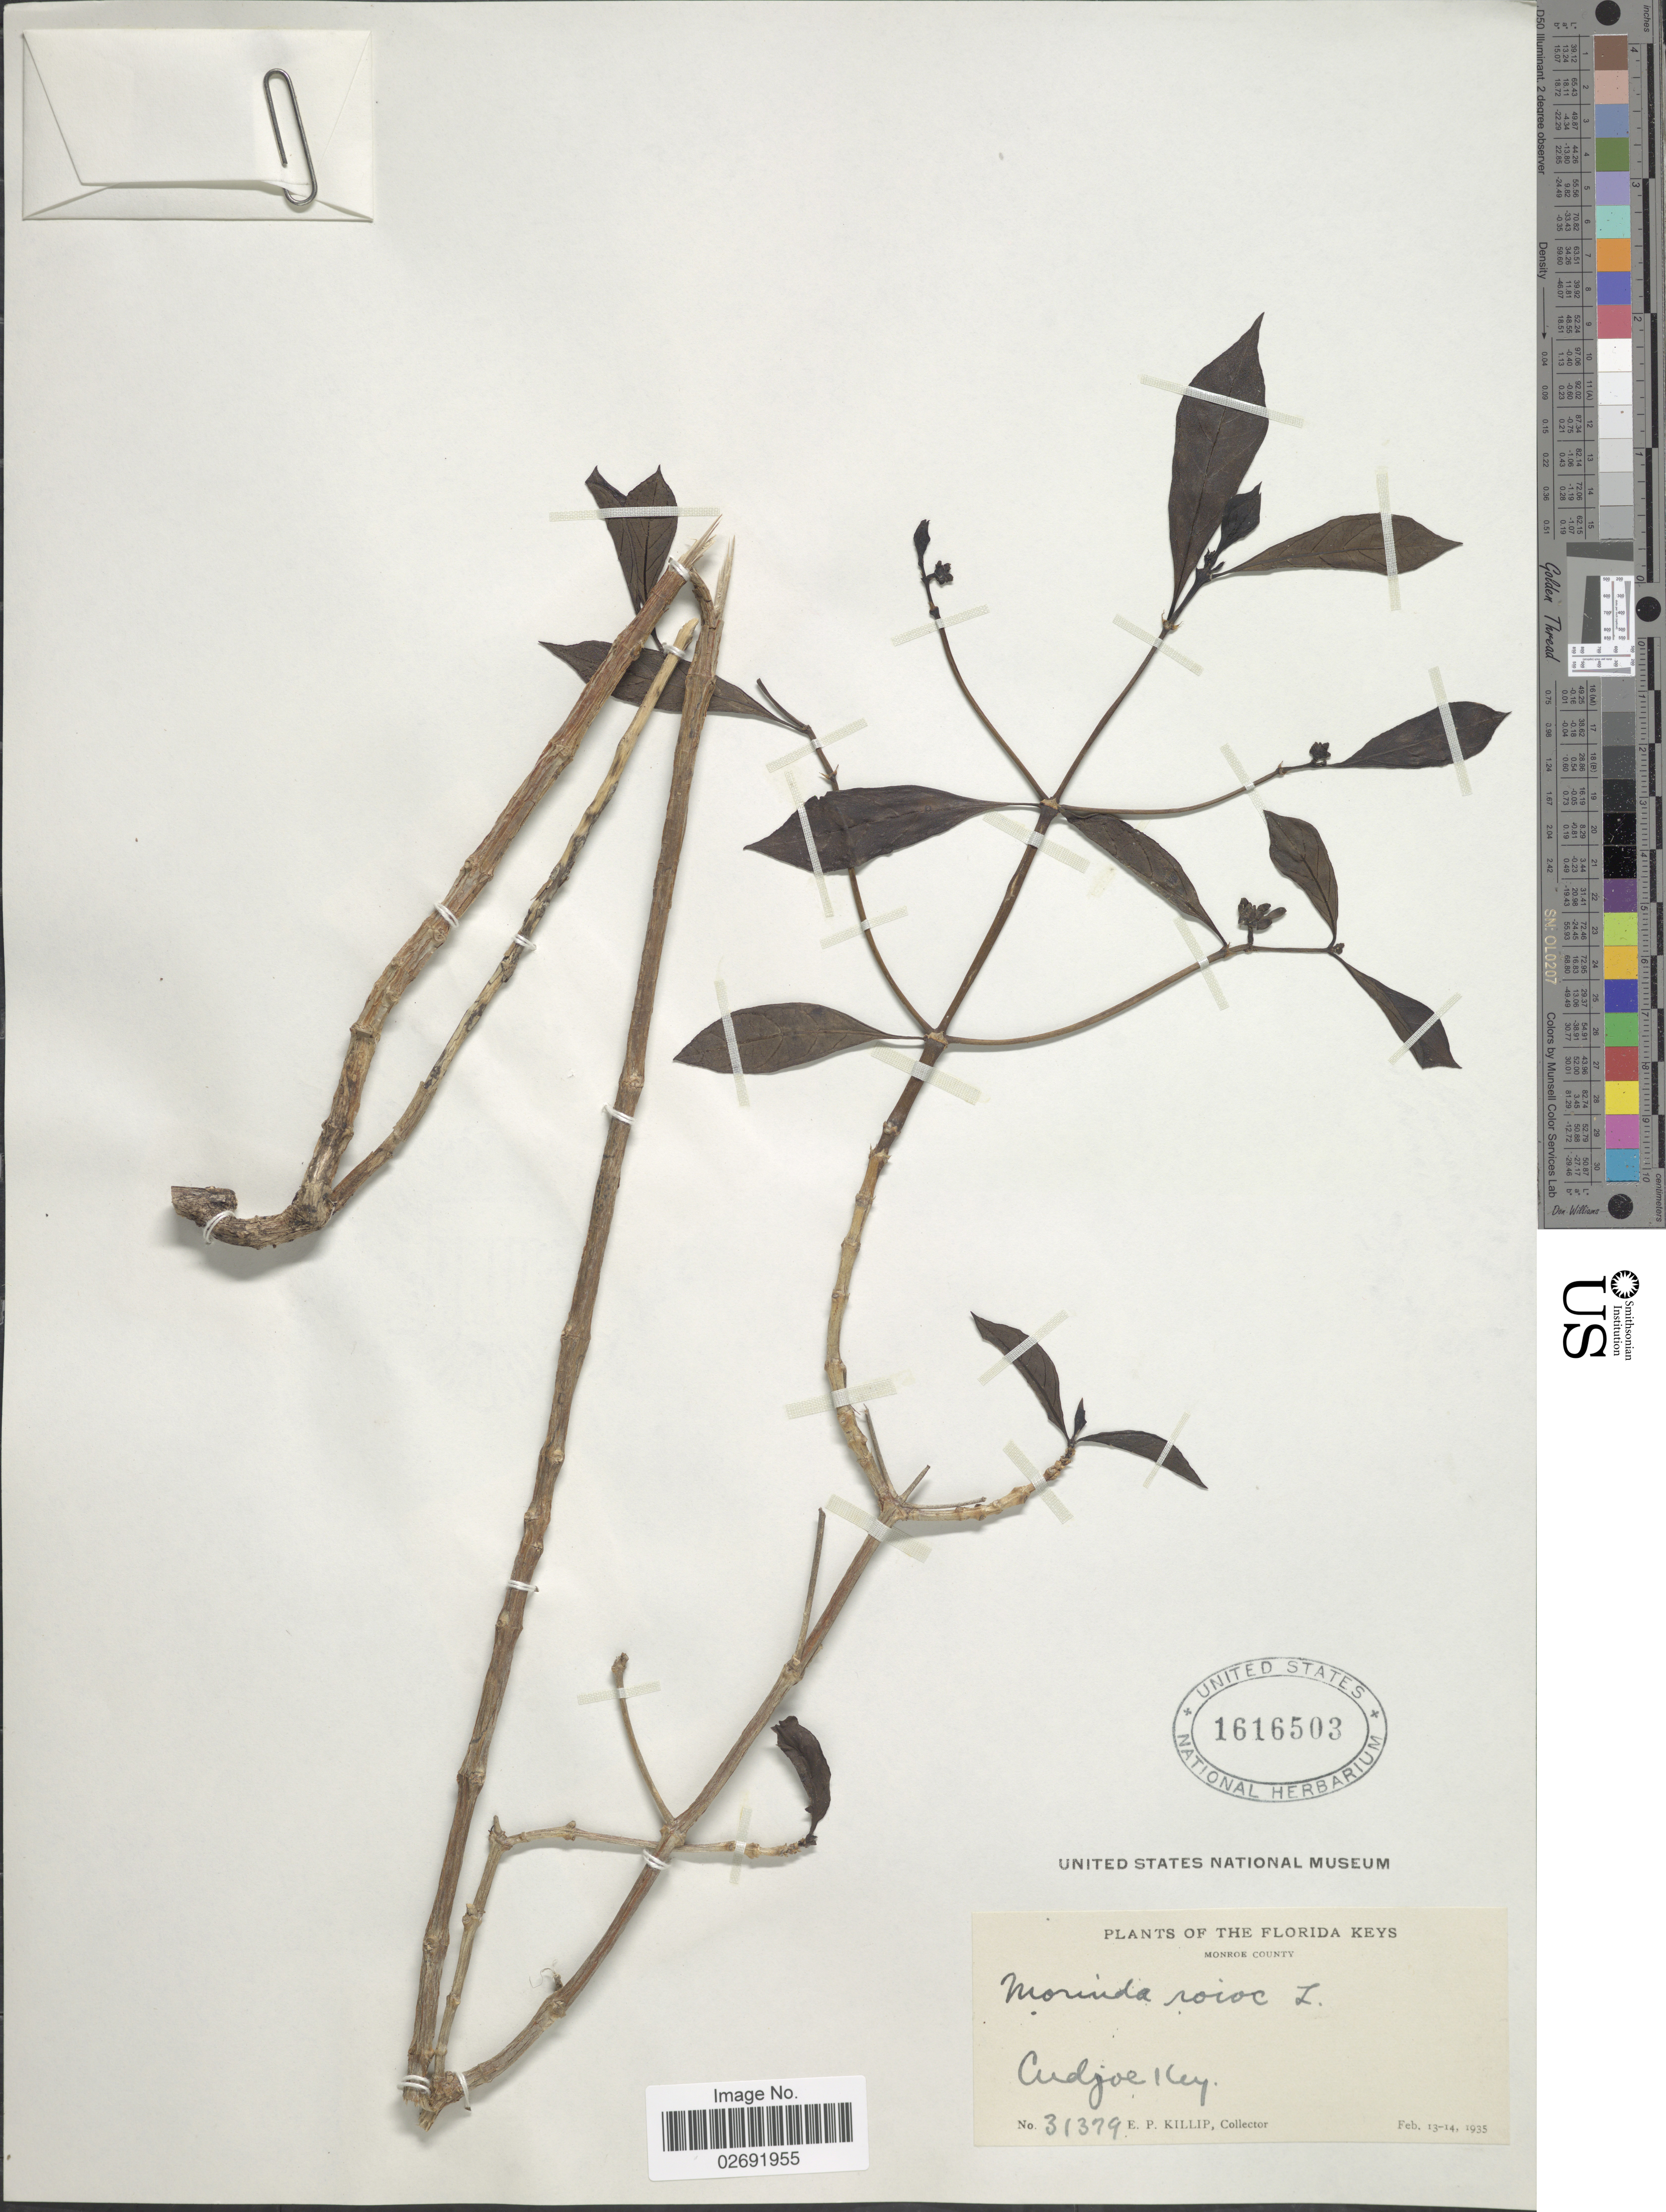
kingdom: Plantae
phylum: Tracheophyta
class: Magnoliopsida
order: Gentianales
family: Rubiaceae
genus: Morinda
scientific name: Morinda royoc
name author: L.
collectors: E. P. Killip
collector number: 31379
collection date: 1935-02-13/1935-02-14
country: United States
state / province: Florida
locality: The Florida Keys, Monroe County, Cudjoe Key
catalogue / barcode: US 1616503